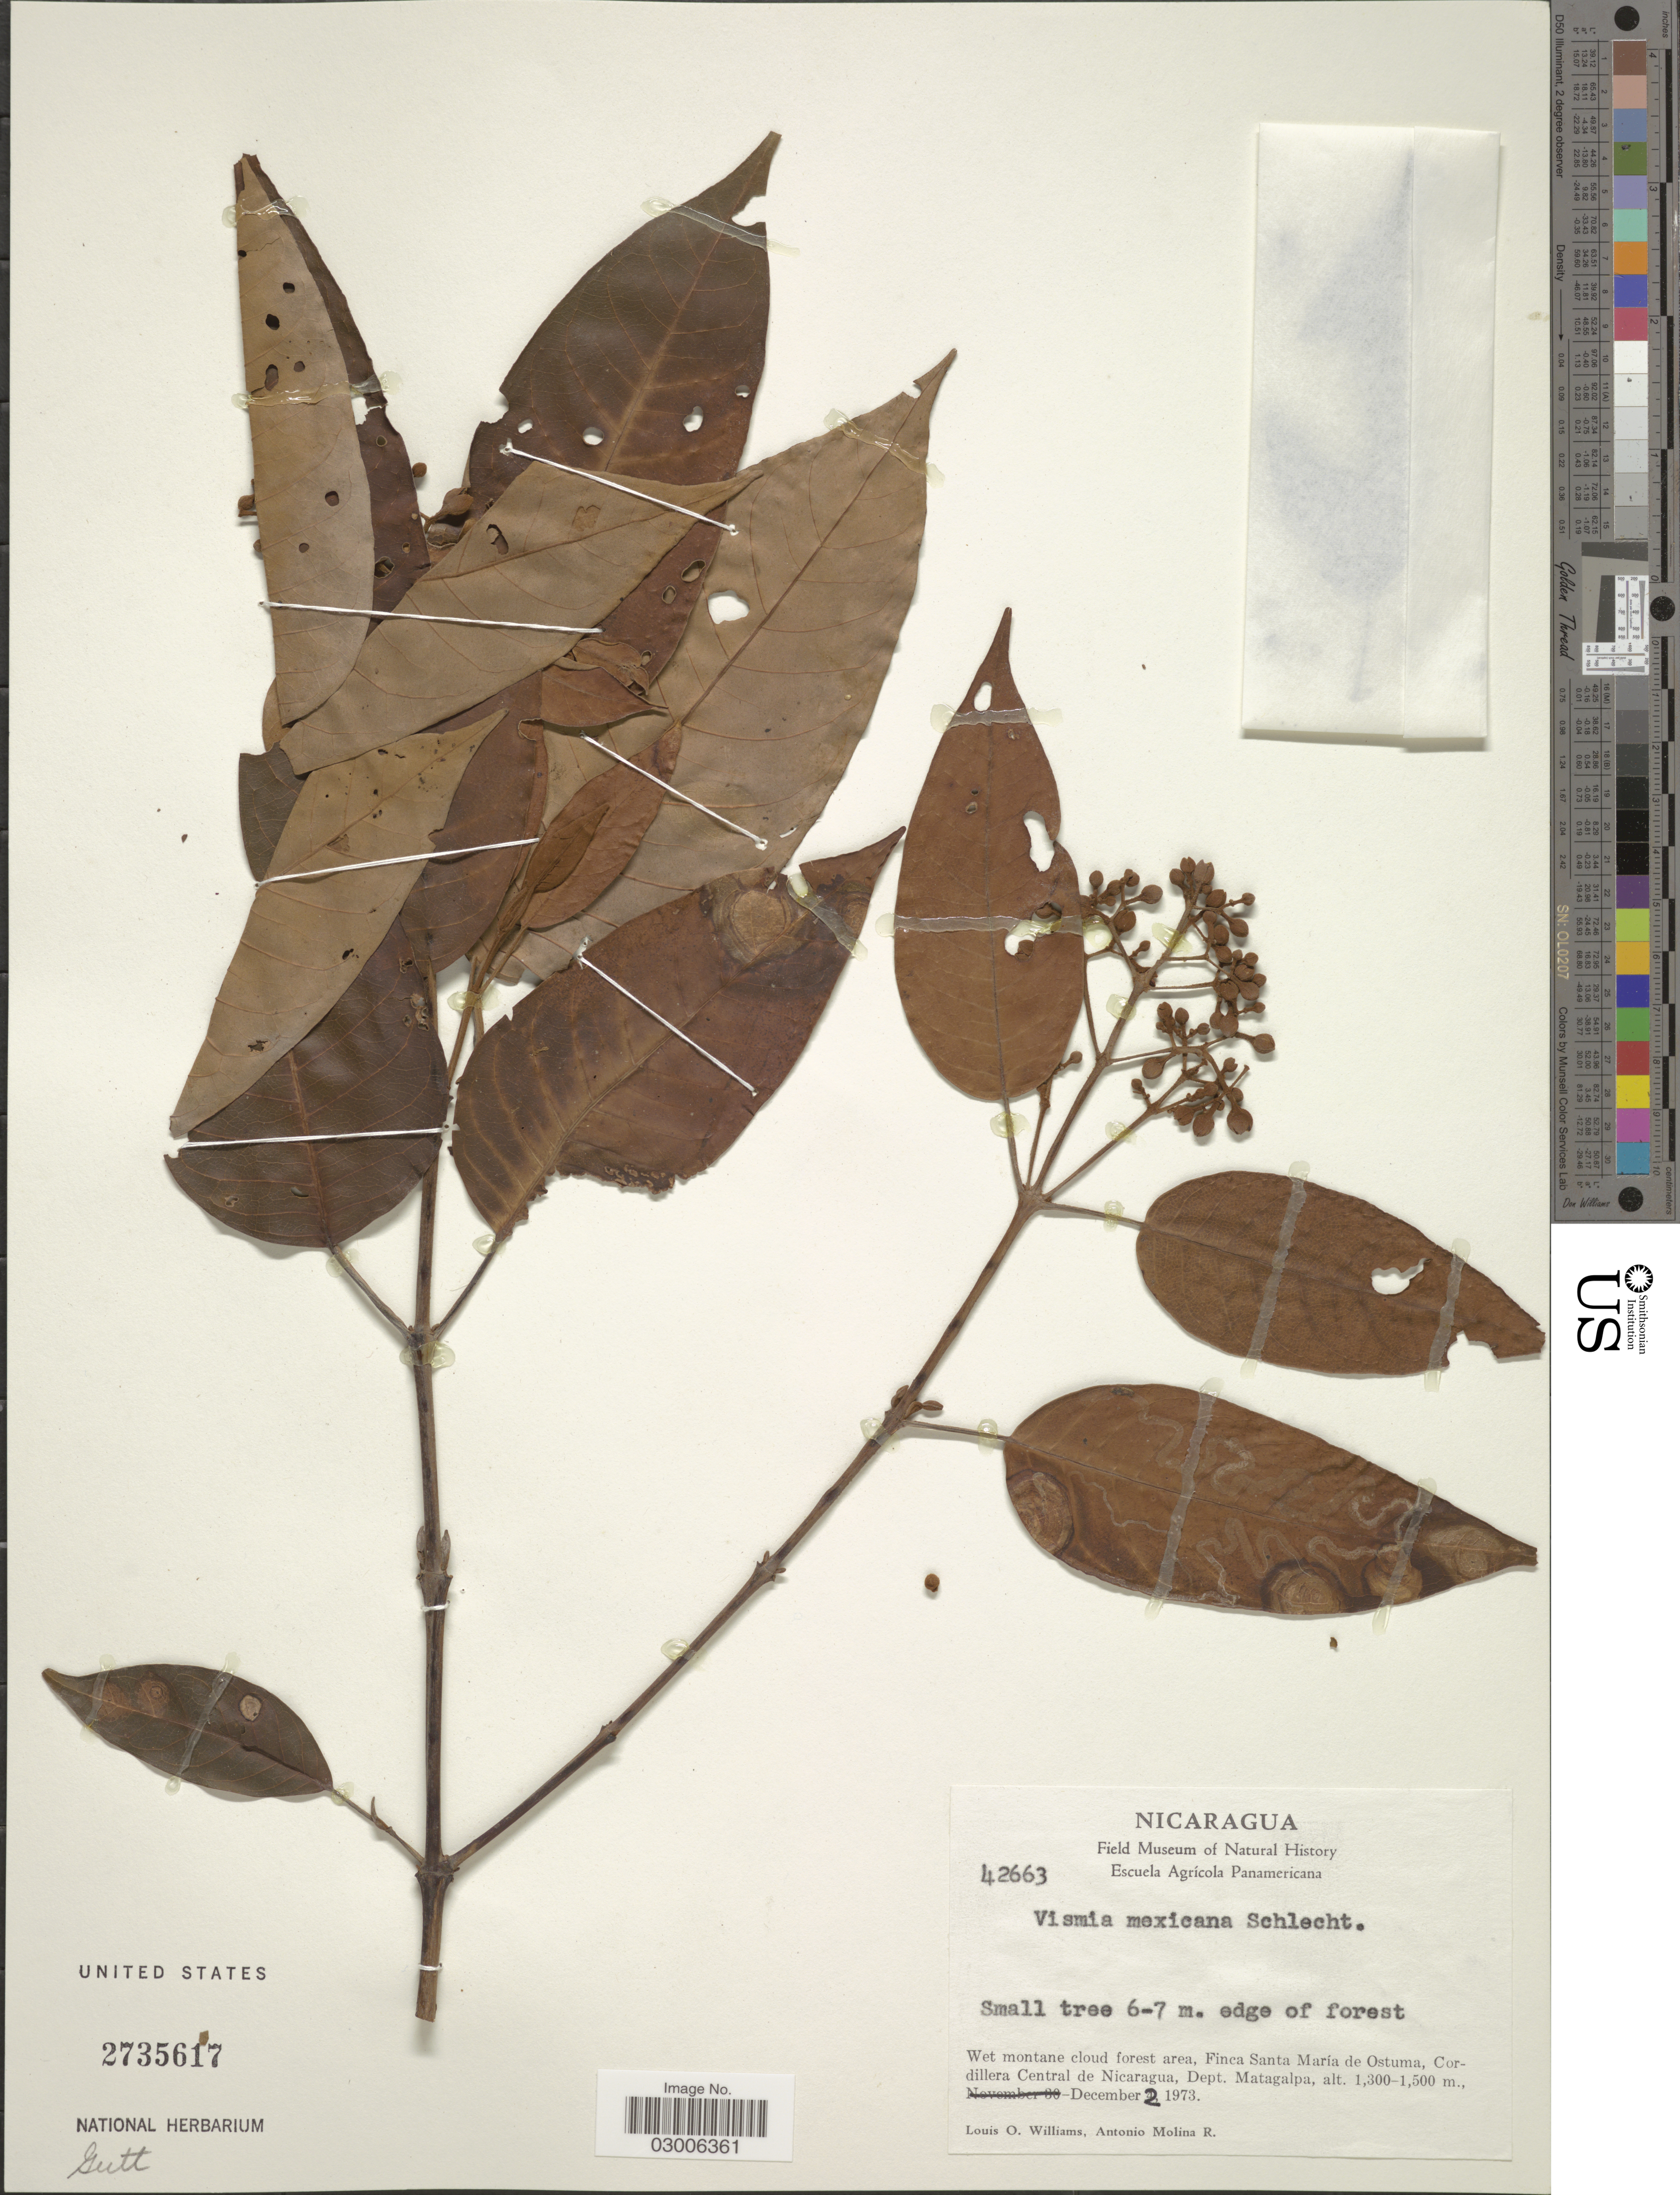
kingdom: Plantae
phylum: Tracheophyta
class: Magnoliopsida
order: Malpighiales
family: Hypericaceae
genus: Vismia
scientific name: Vismia mexicana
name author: Schltdl.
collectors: L. O. Williams & A. Molina R.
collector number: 42663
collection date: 1973-12-02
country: Nicaragua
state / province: Matagalpa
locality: Finca Santa María de Ostuma, Cordillera Central de Nicaragua, Dept. Matagalpa.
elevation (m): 1300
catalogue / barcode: US 2735617